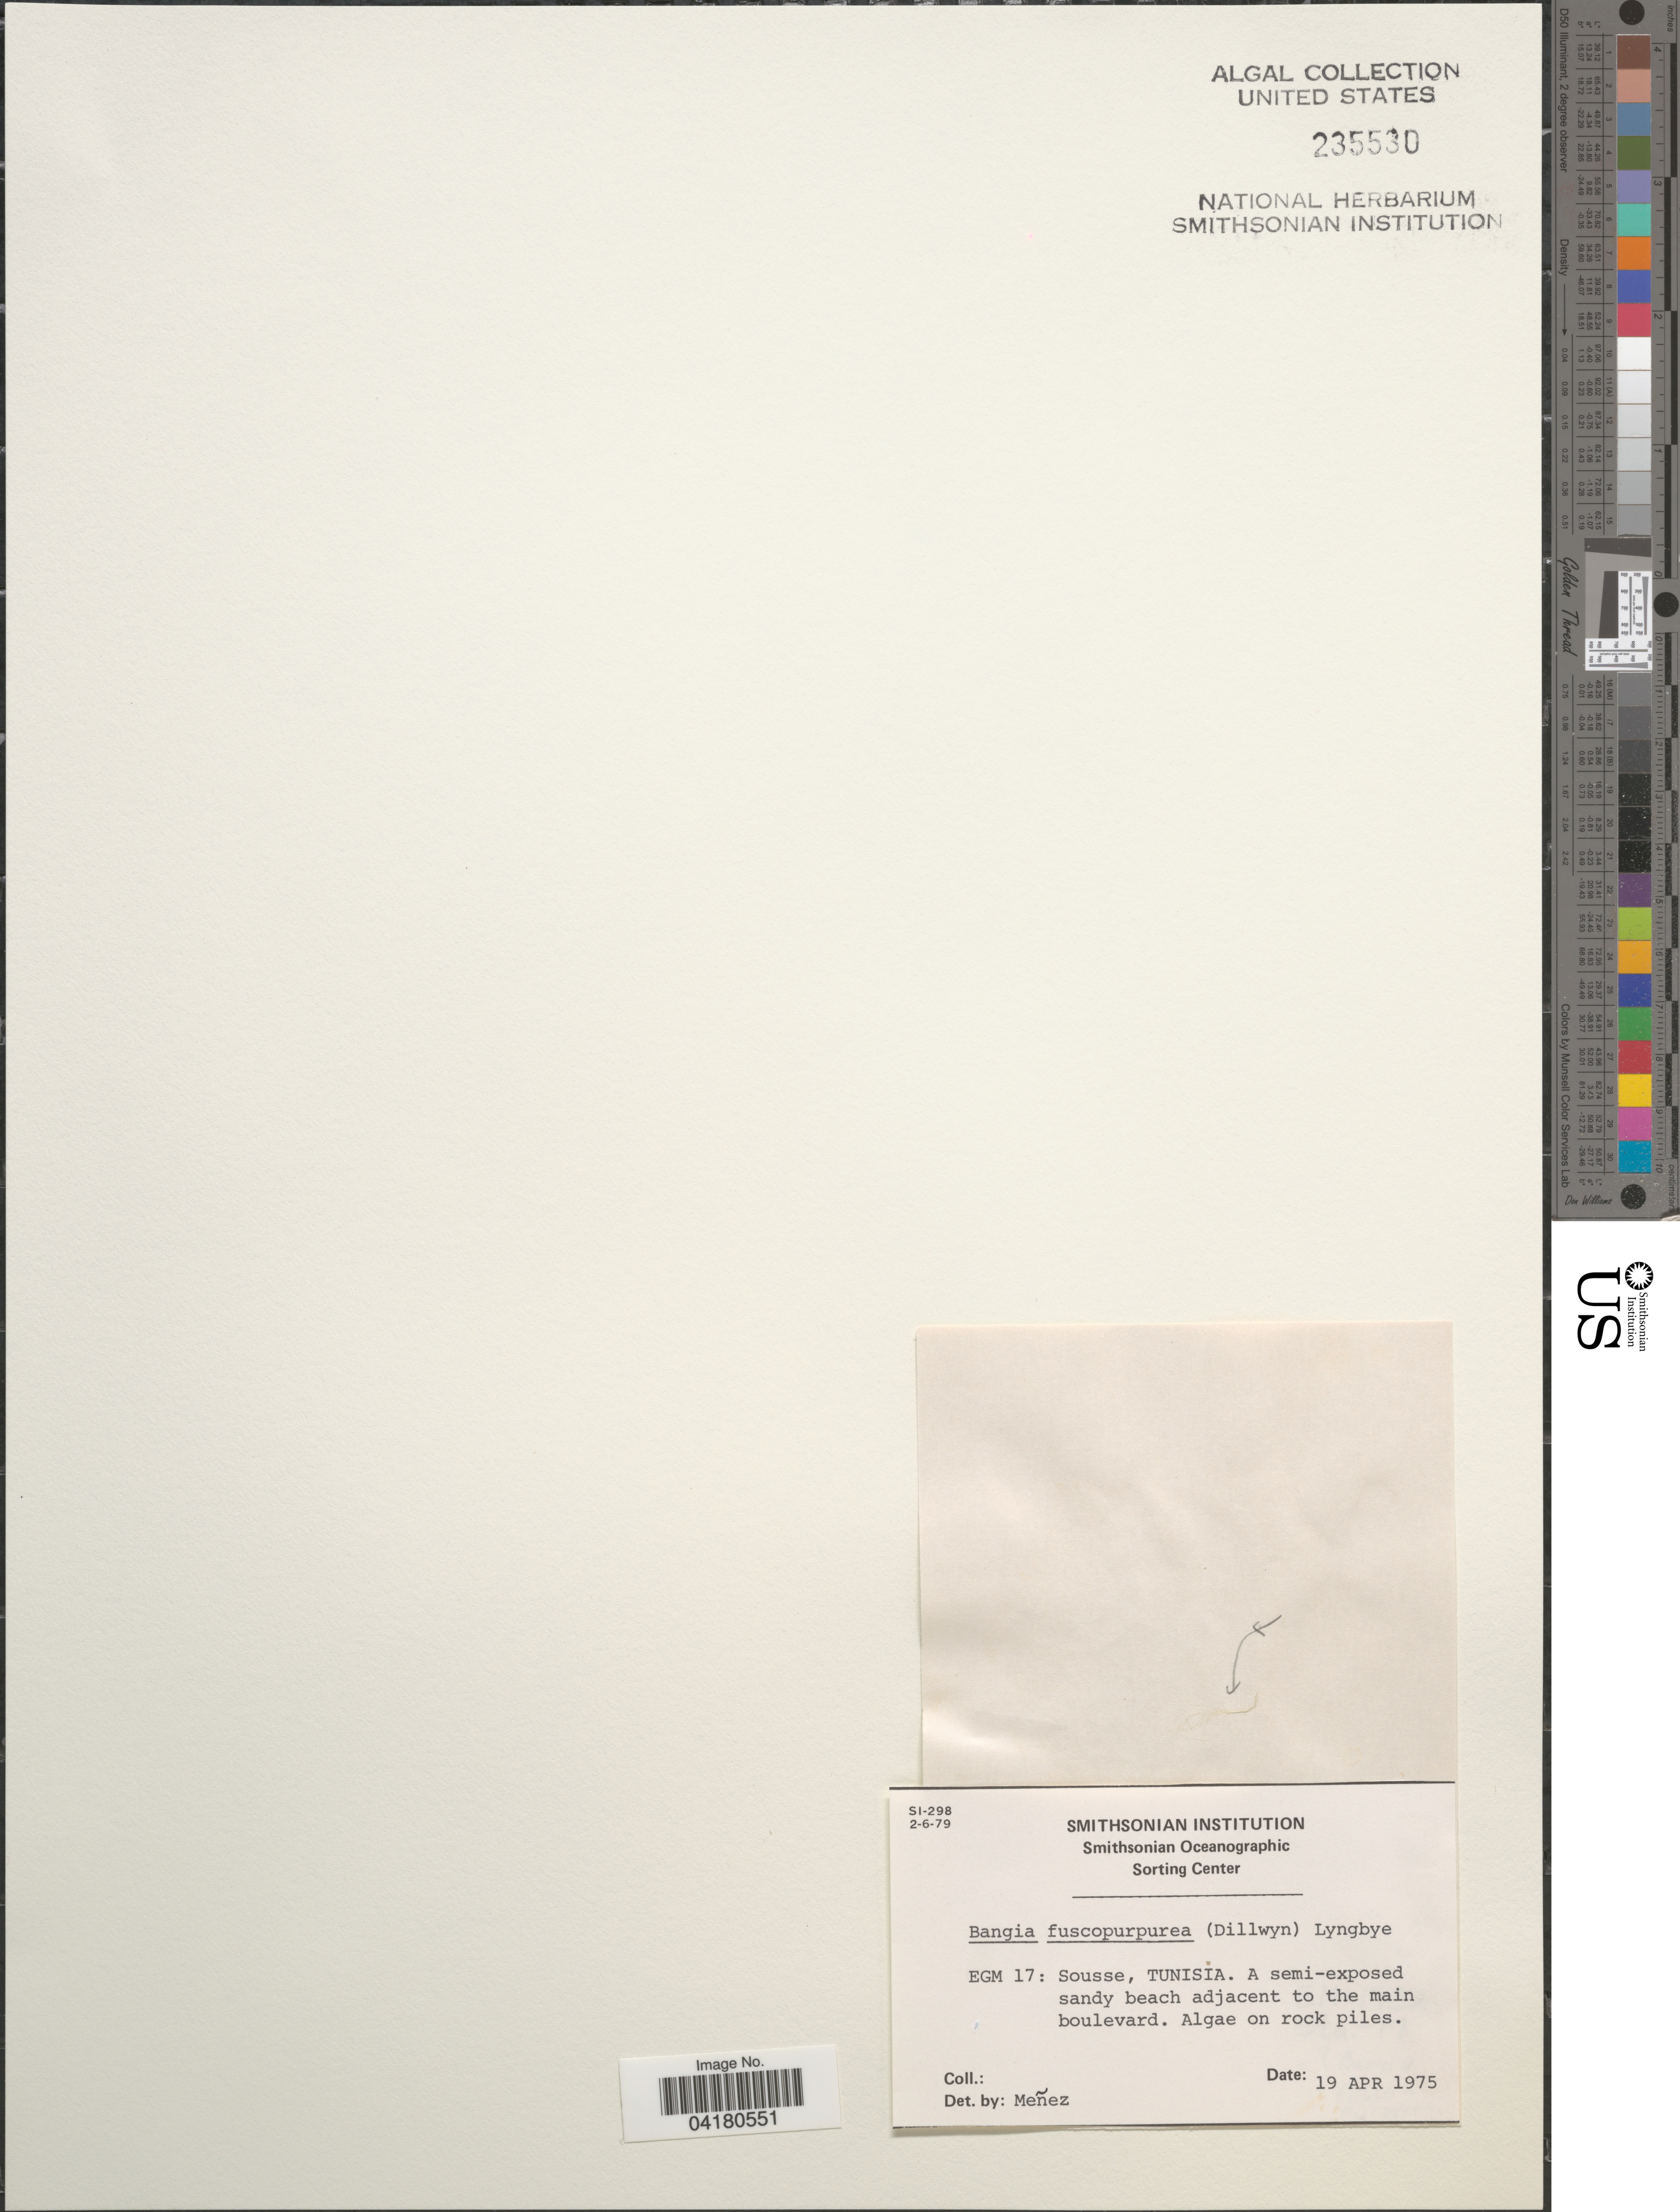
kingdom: Plantae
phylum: Rhodophyta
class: Bangiophyceae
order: Bangiales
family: Bangiaceae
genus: Bangia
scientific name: Bangia fuscopurpurea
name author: (Dillwyn) Lyngb.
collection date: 1975-04-19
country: Tunisia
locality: EGM 17: Sousse, Tunisia. A semi-exposed sandy beach adjacent to the main boulevard.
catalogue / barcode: US 235530